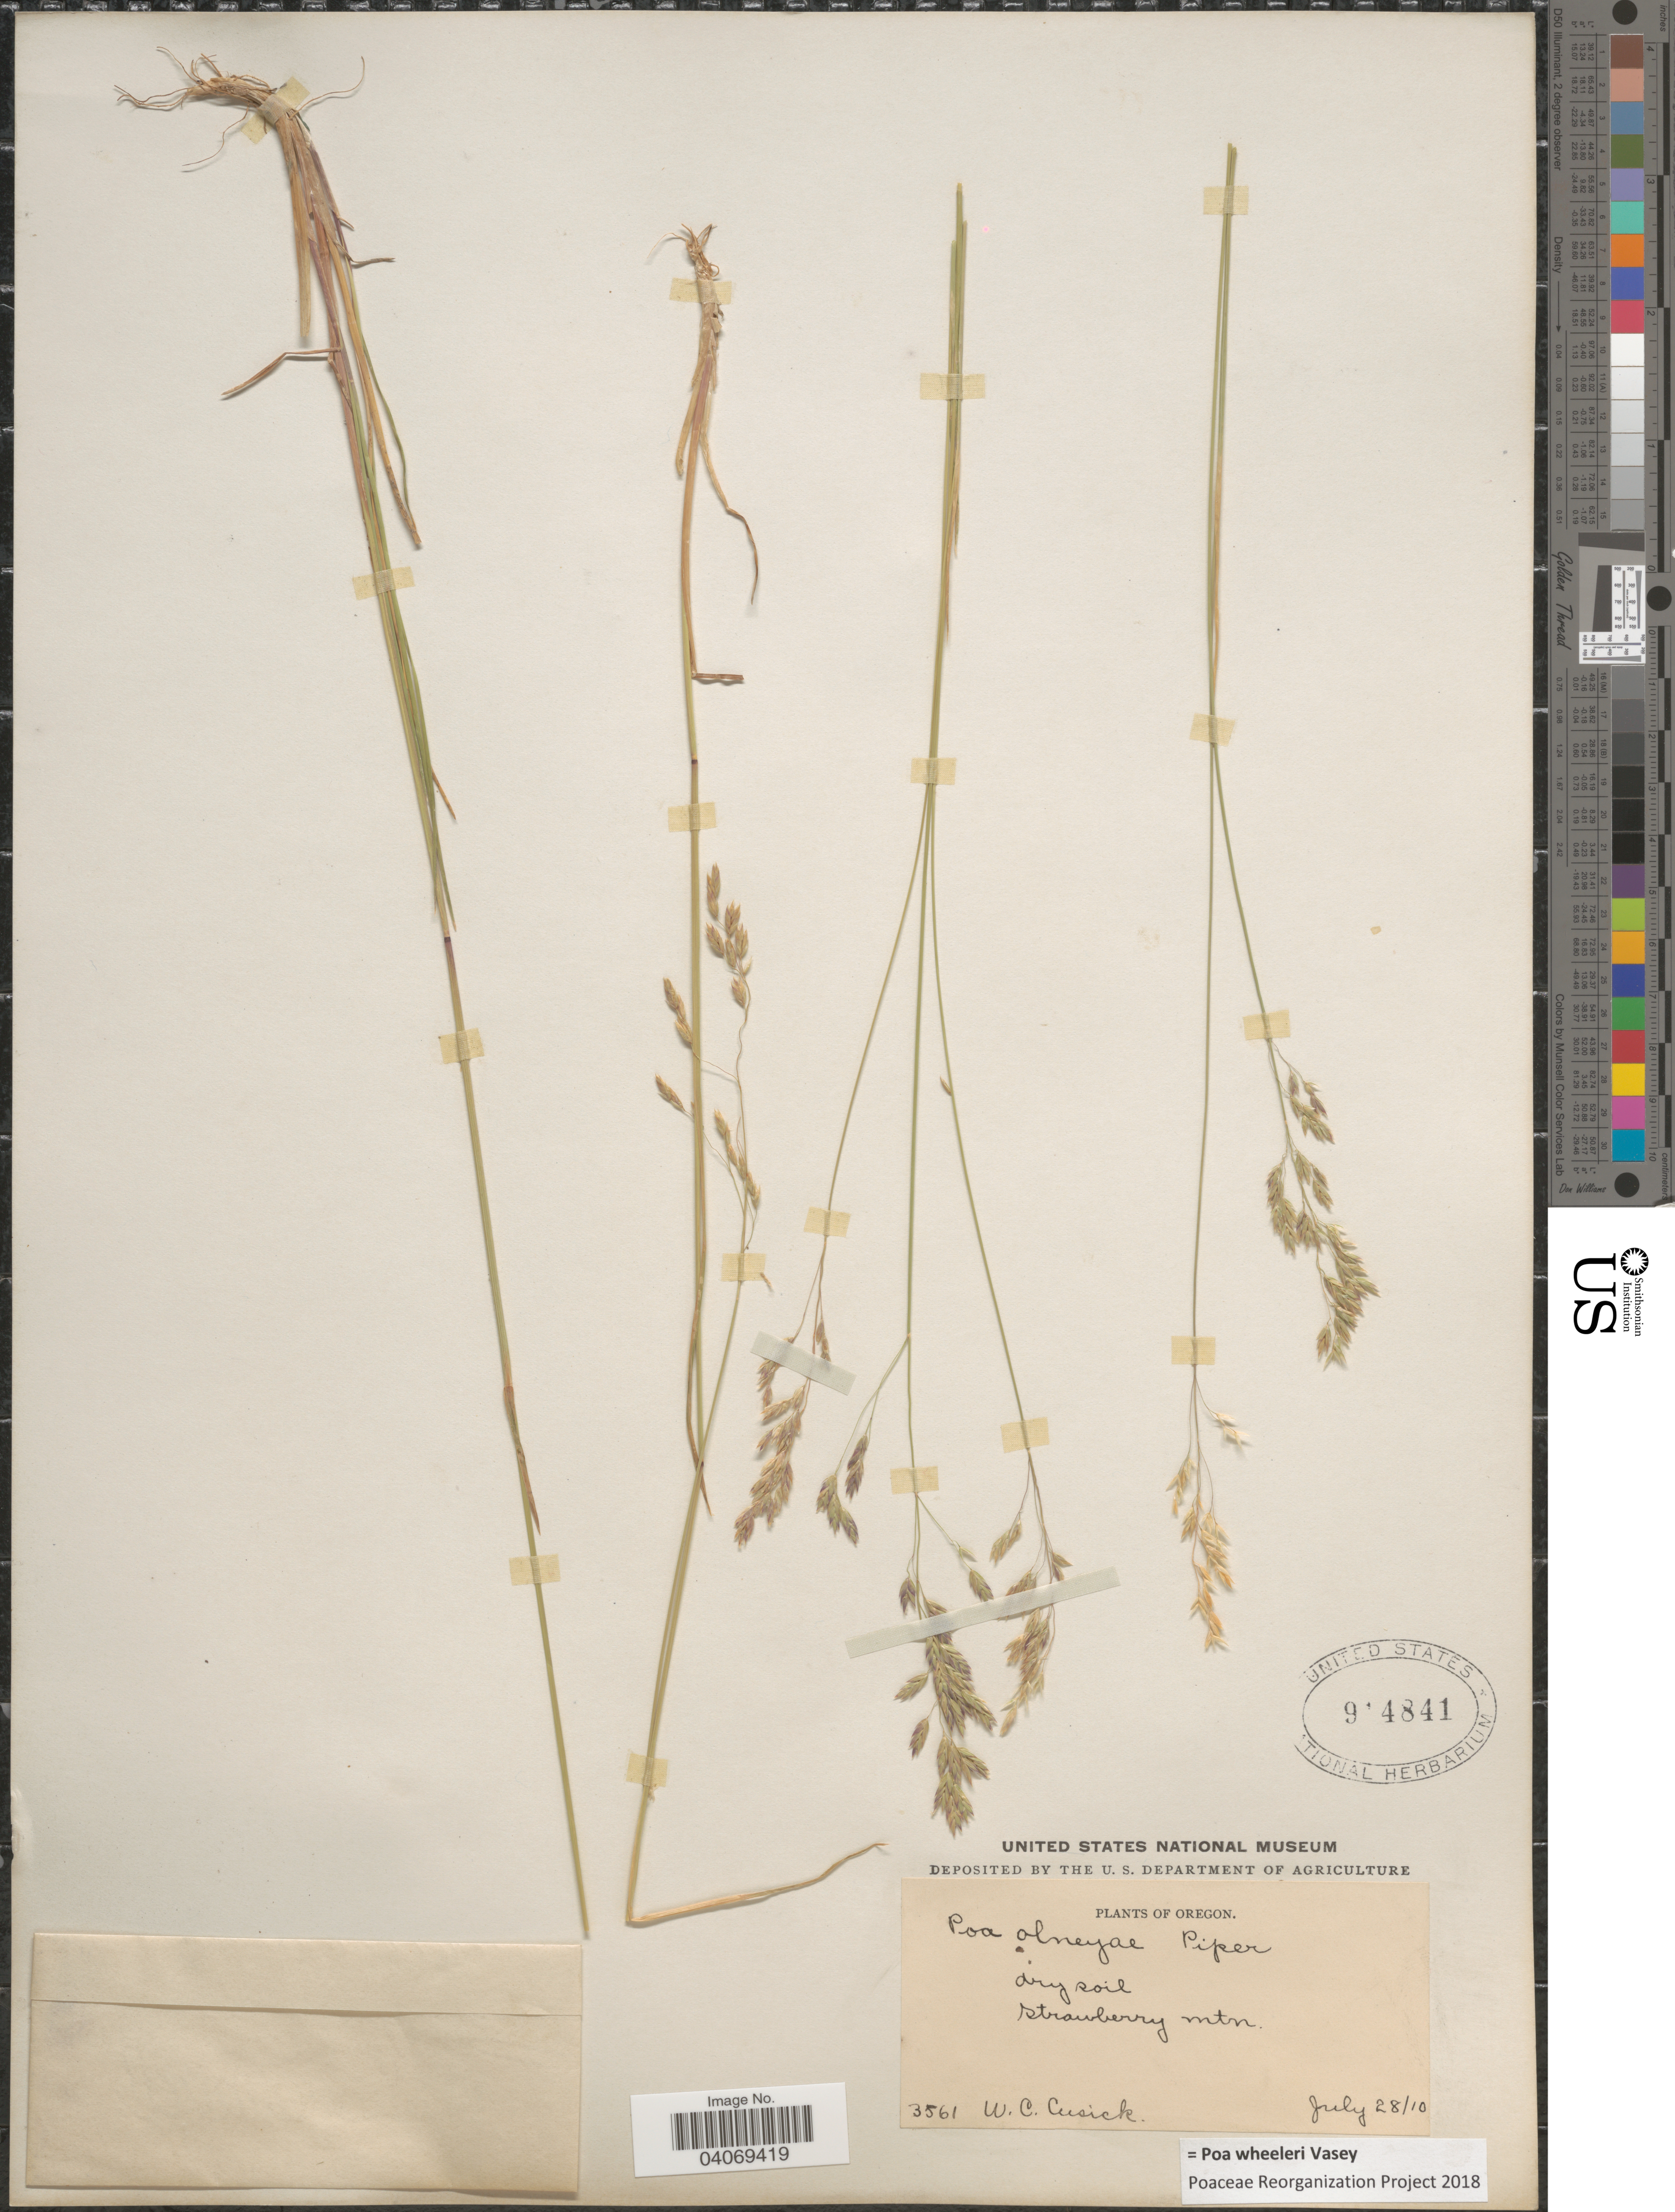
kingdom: Plantae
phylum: Tracheophyta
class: Liliopsida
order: Poales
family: Poaceae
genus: Poa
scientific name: Poa wheeleri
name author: Vasey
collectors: W. C. Cusick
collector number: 3561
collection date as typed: Transcribed d/m/y: 28/7/10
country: United States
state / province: Oregon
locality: Dry soil. Strawberry Mtn.